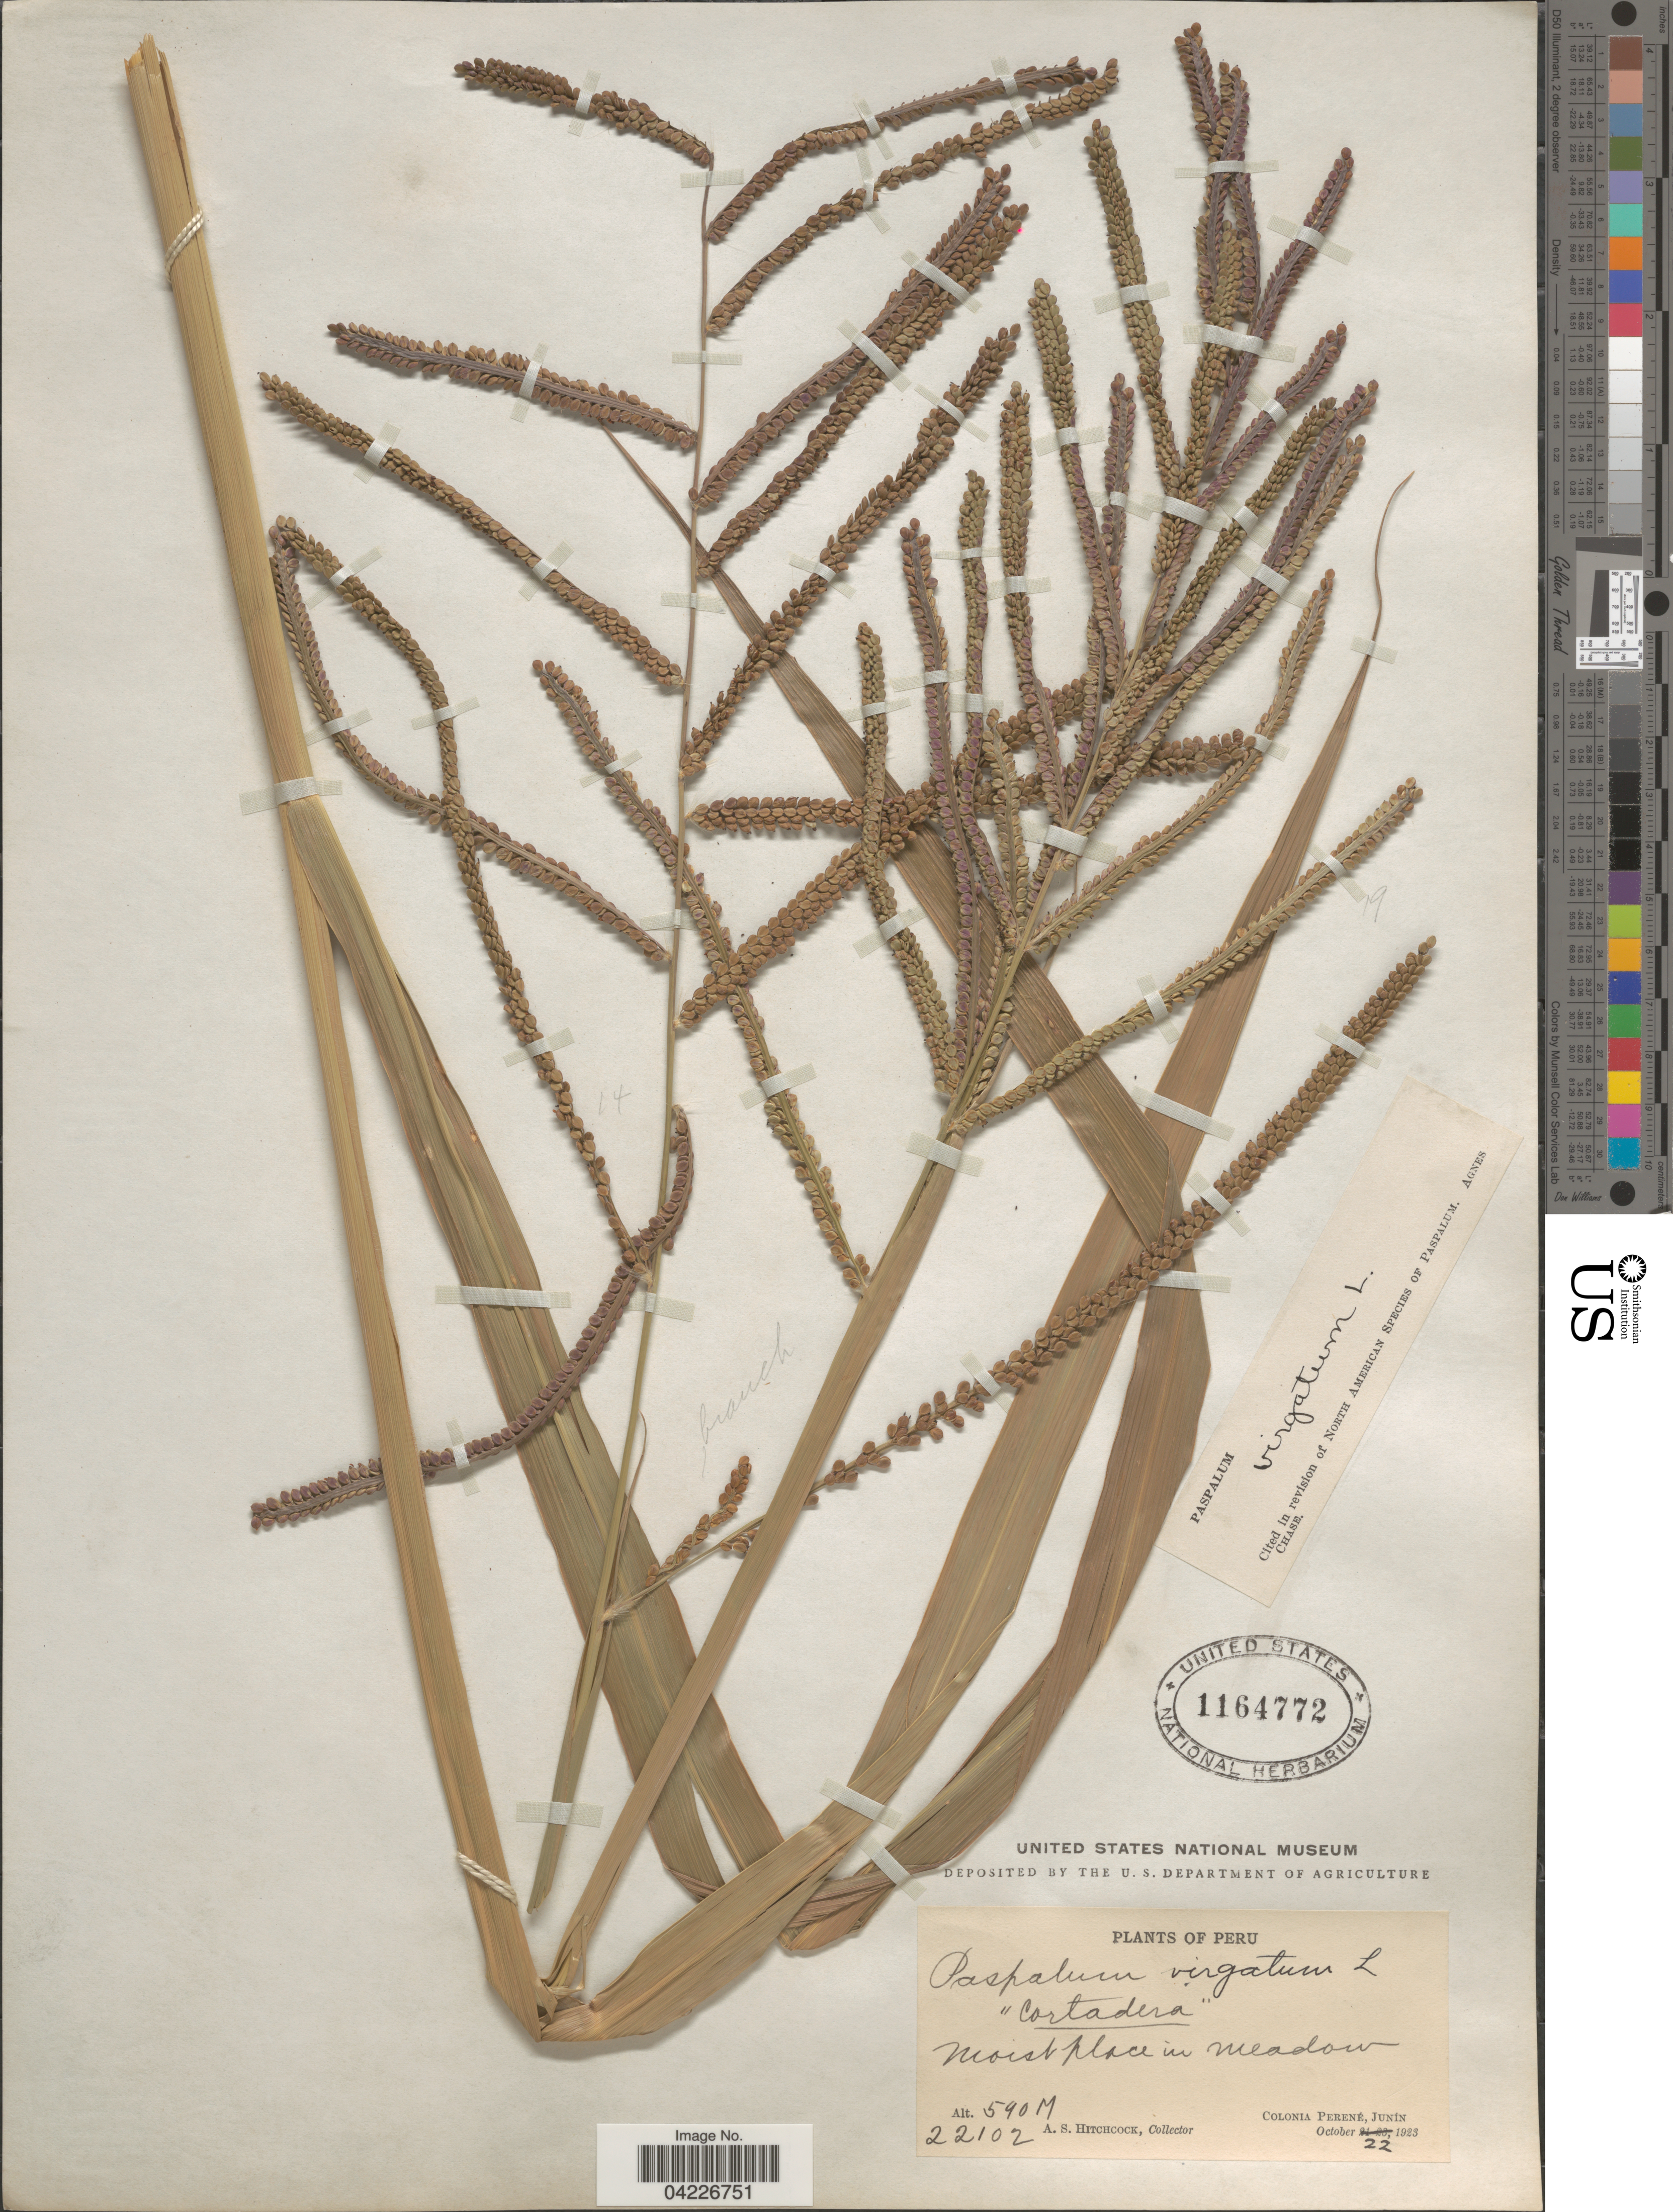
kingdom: Plantae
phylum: Tracheophyta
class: Liliopsida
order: Poales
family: Poaceae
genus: Paspalum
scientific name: Paspalum virgatum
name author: L.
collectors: A. S. Hitchcock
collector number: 22102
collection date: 1923-10-22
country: Peru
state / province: Junín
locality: Colonia Perené.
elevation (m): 590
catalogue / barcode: US 1164772